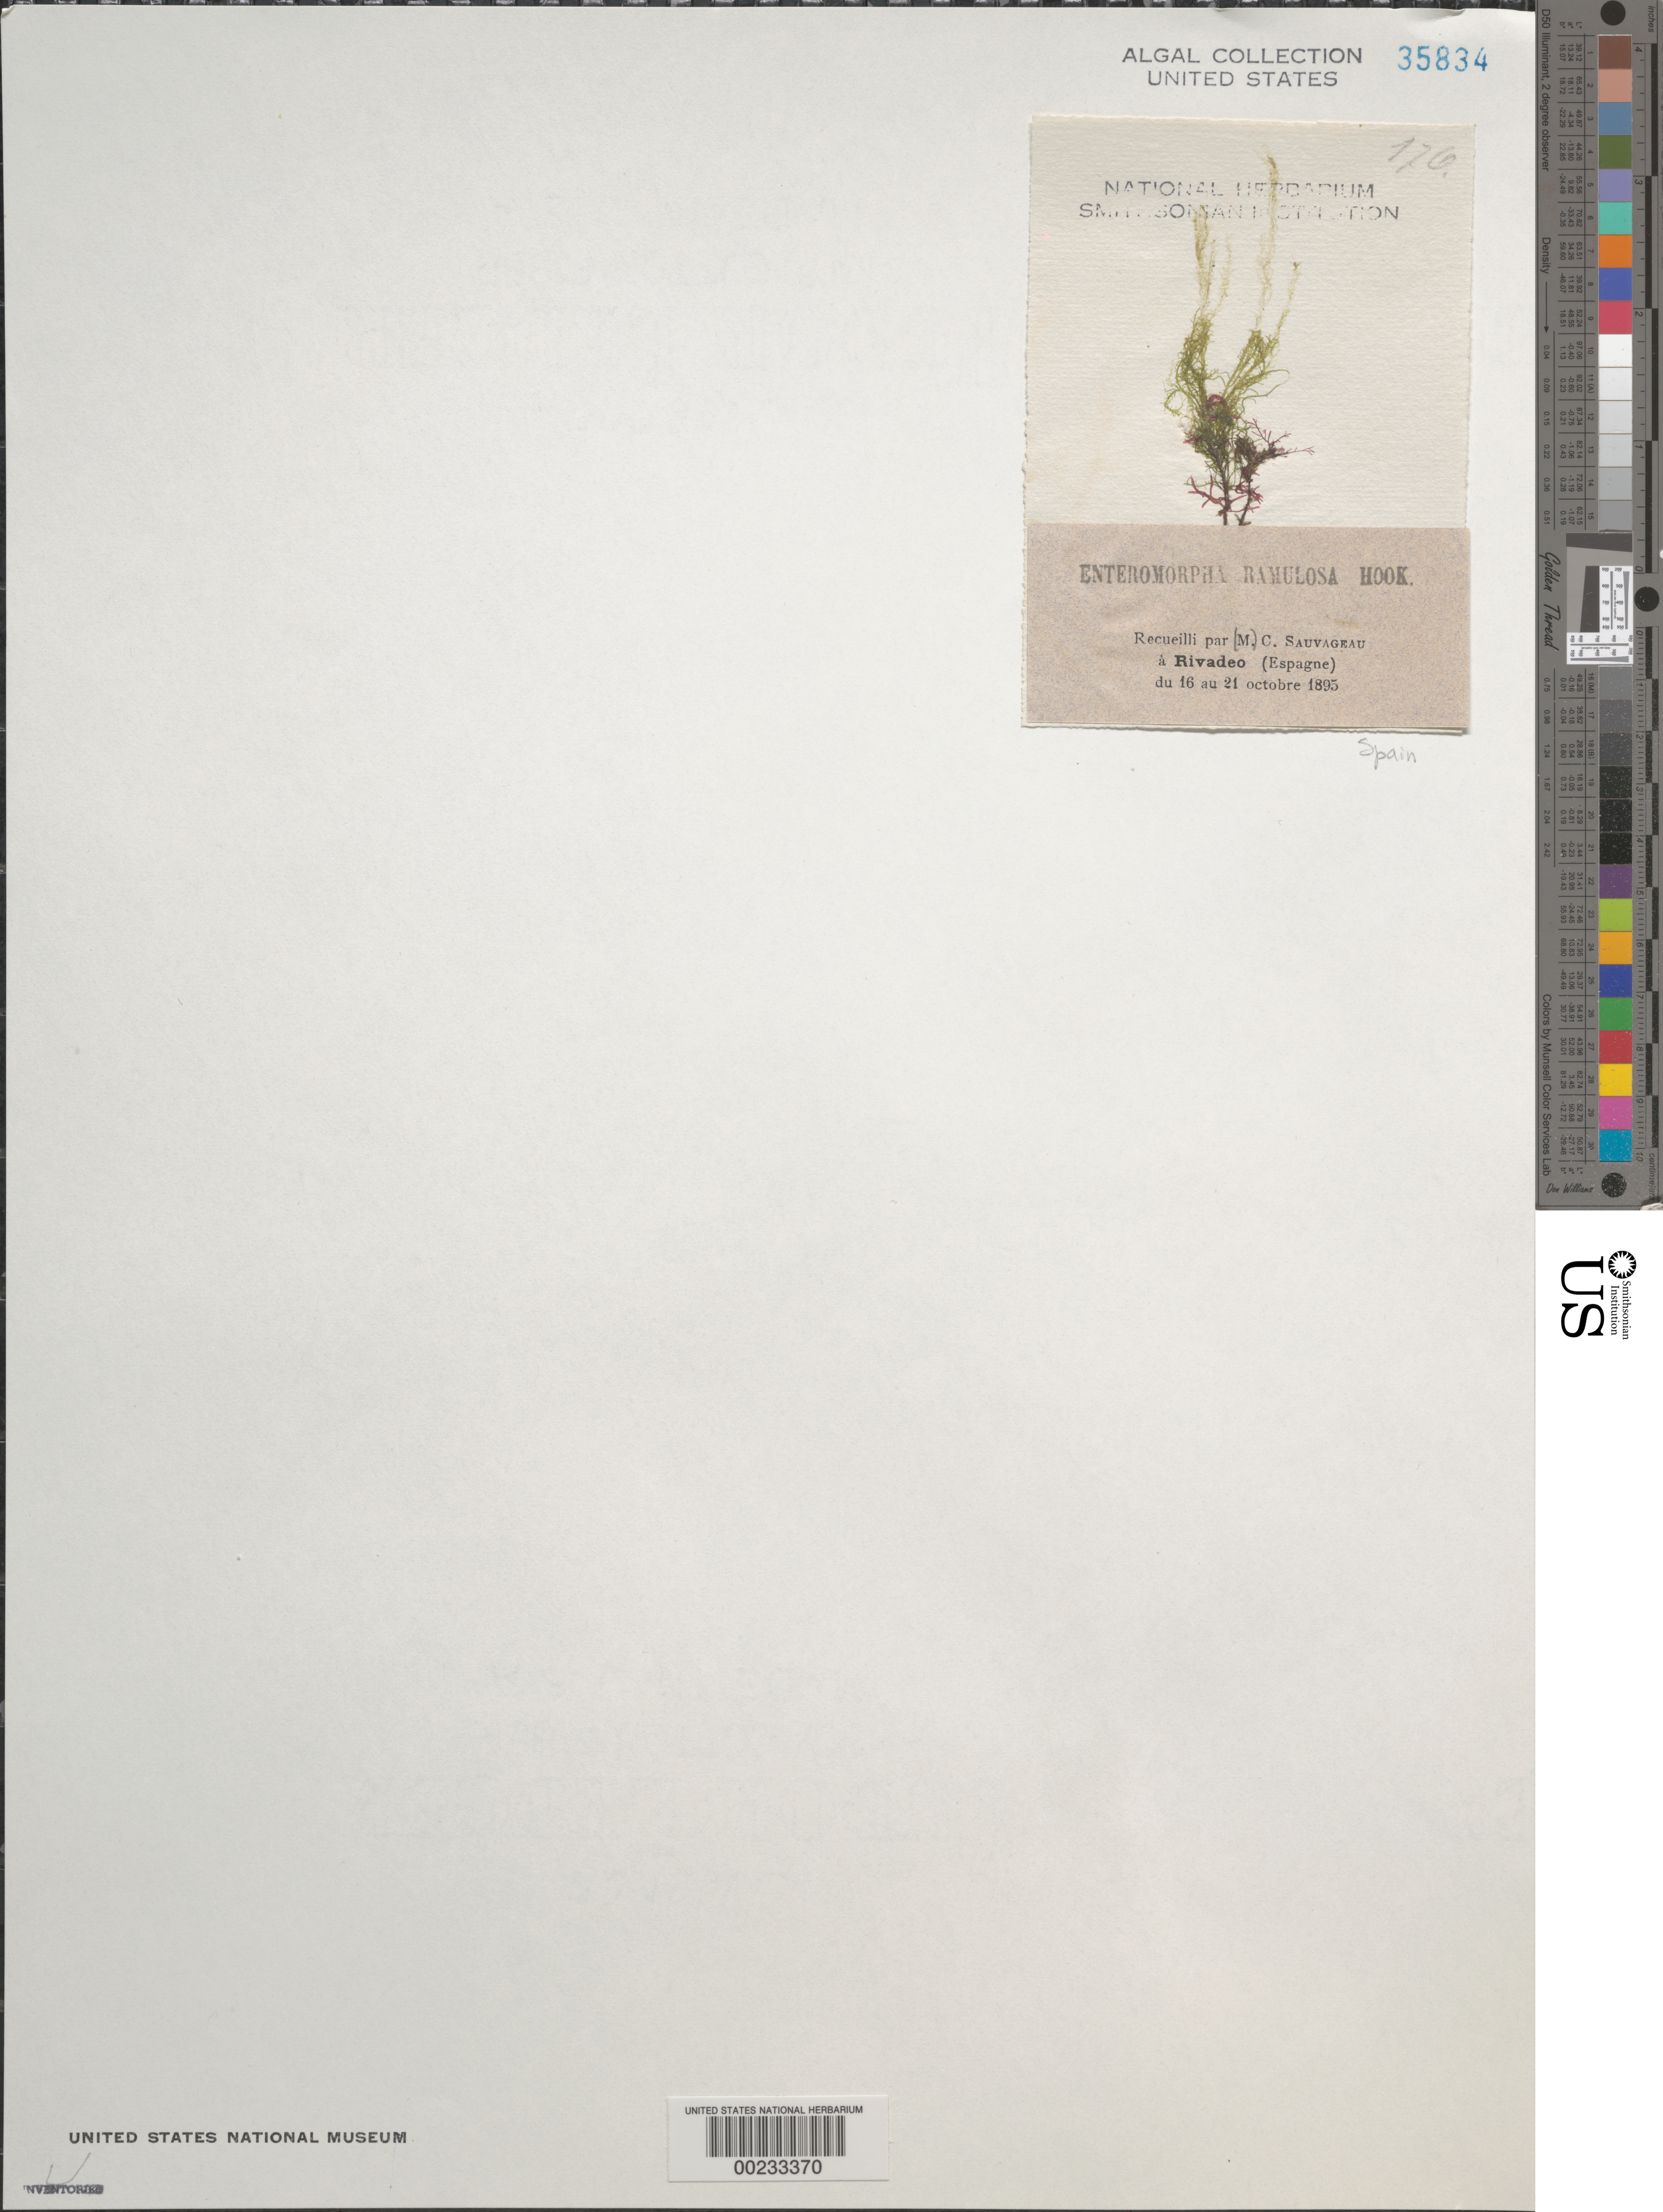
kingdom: Plantae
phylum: Chlorophyta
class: Ulvophyceae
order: Ulvales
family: Ulvaceae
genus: Ulva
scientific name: Ulva clathrata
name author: (Roth) C. Agardh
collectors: C. F. Sauvageau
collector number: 176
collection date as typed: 16 Oct 1895 TO 21 Oct 1895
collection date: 1895-10-16/1895-10-21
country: Spain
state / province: Galicia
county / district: Lugo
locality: Ribadeo (rivadeo)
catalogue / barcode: US 35834